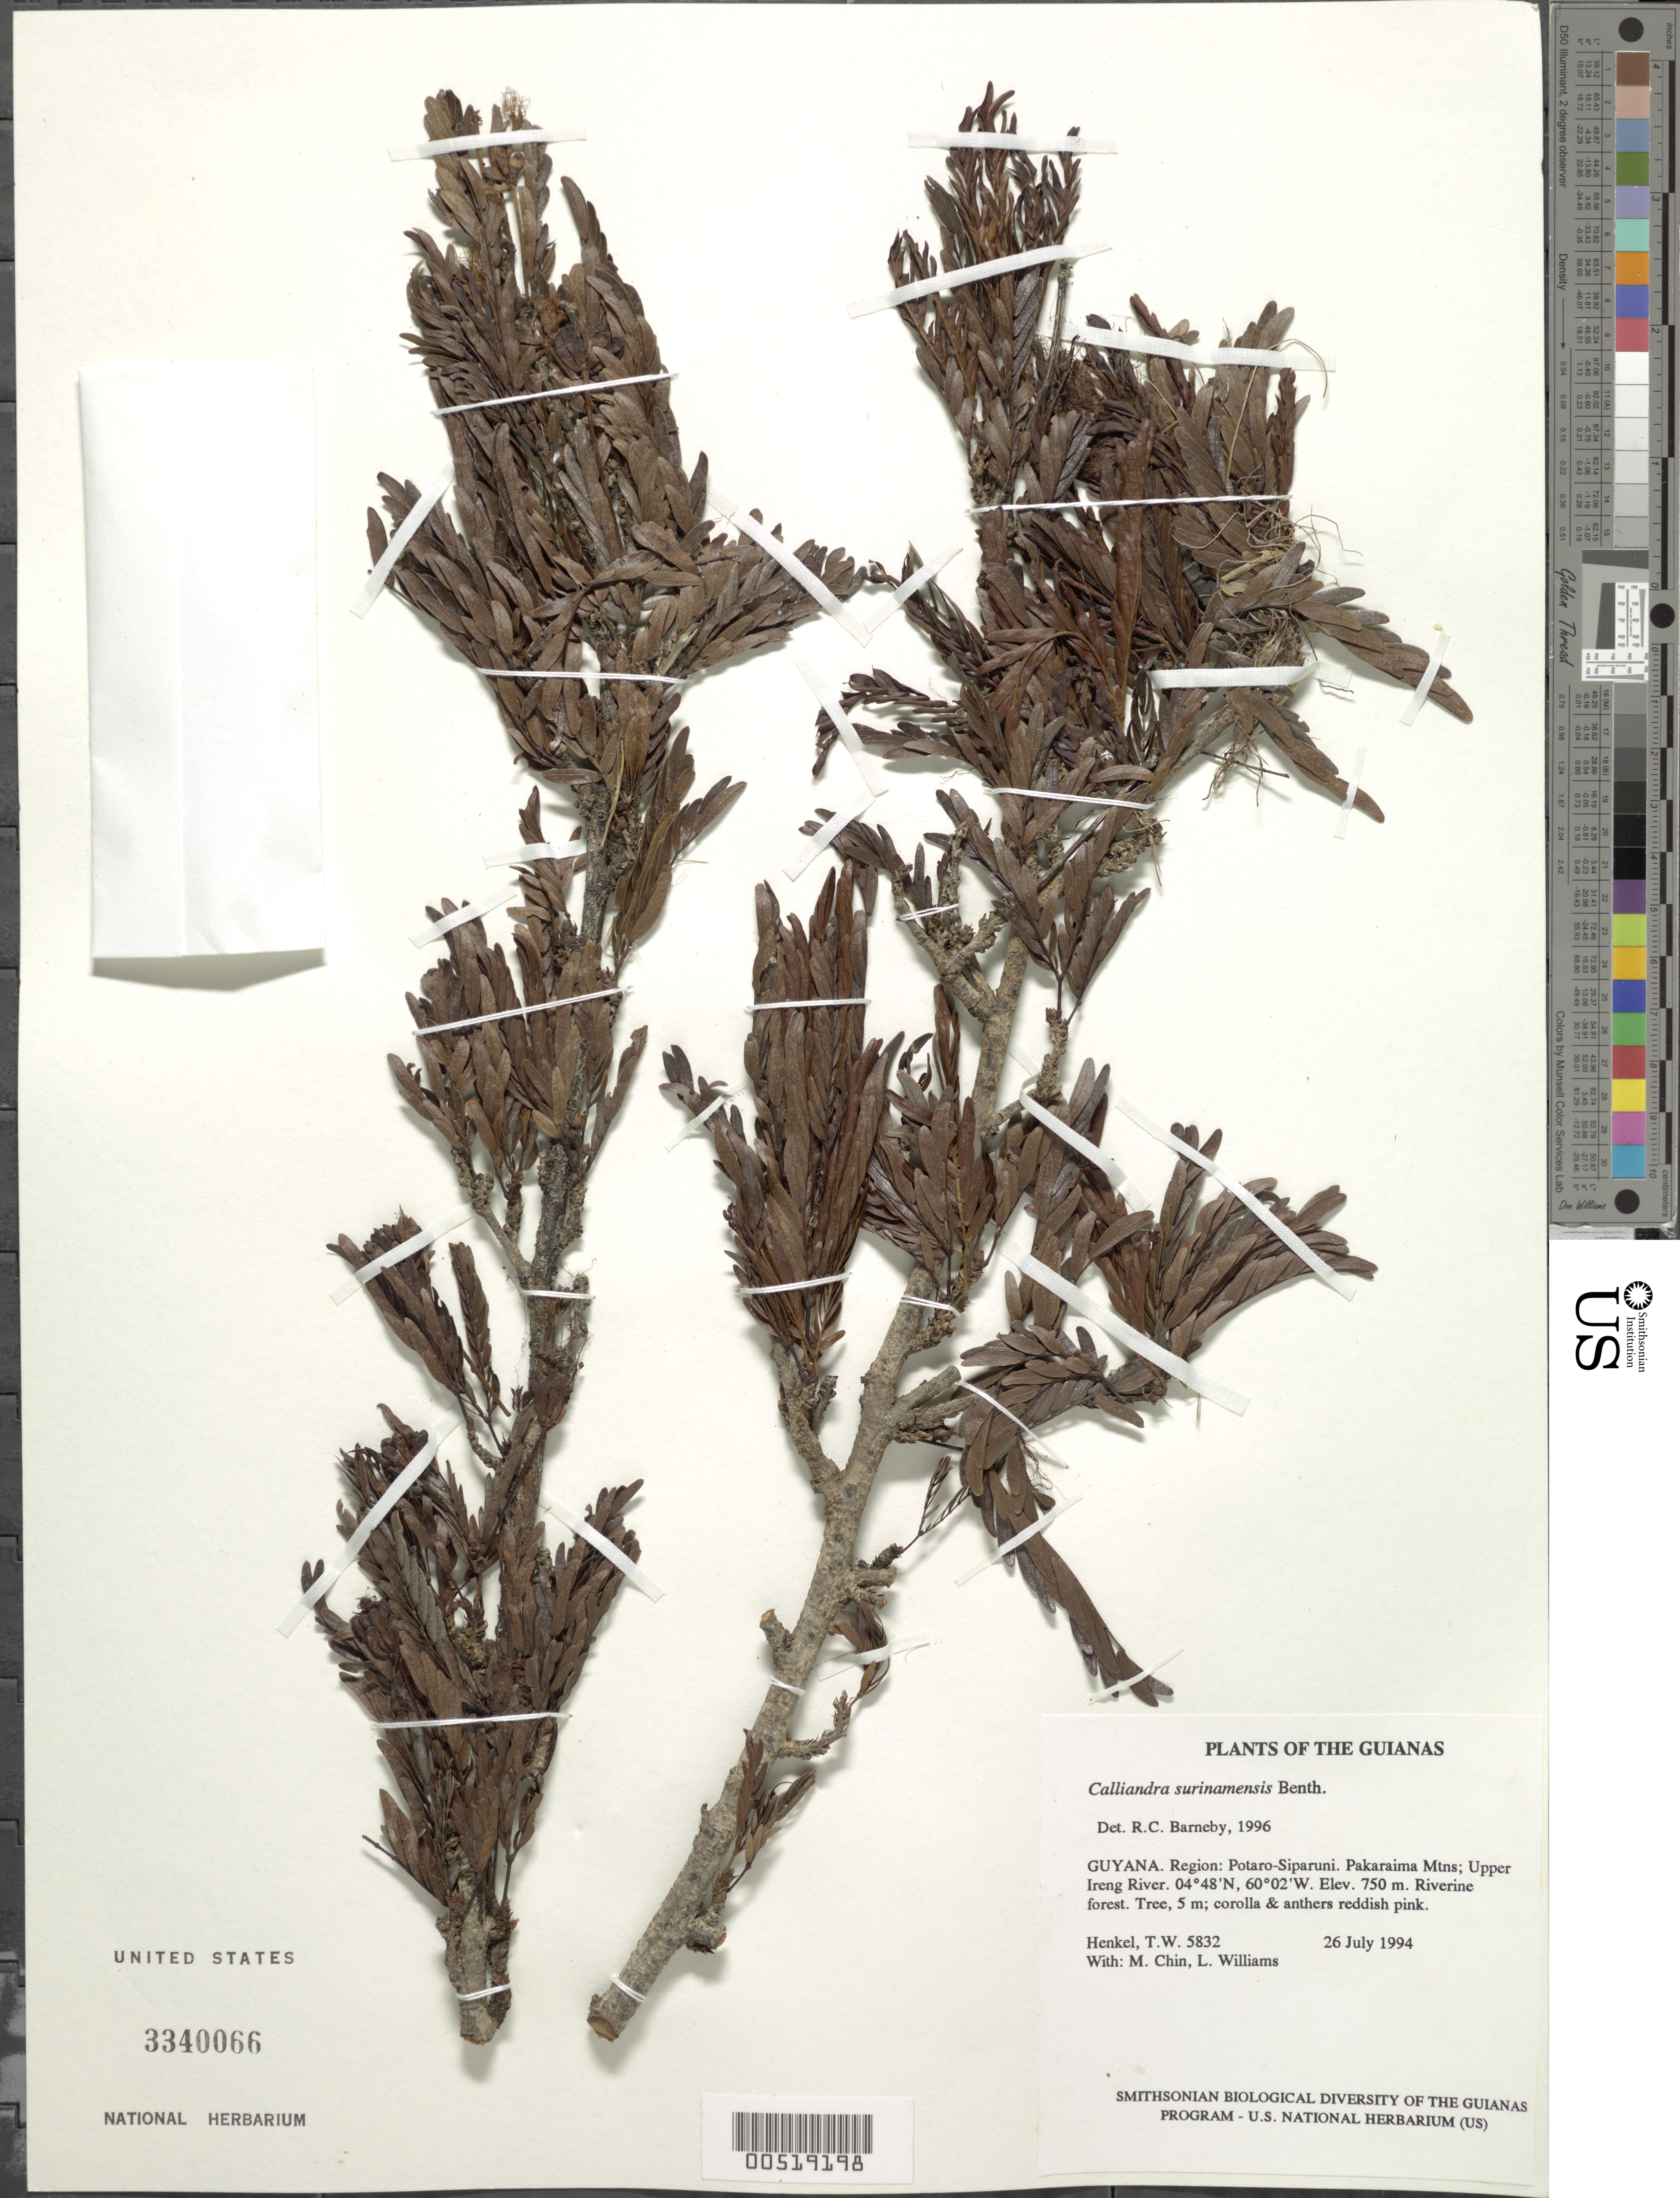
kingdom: Plantae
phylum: Tracheophyta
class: Magnoliopsida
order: Fabales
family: Fabaceae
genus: Calliandra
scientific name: Calliandra surinamensis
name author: Benth.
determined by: Barneby, Rupert C., (NY)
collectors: T. Henkel, M. Chin & L. Williams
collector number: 5832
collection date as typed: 26 July 1994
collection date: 1994-07-26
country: Guyana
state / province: Potaro-Siparuni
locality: Pakaraima Mtns; Upper Ireng River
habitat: Riverine forest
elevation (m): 750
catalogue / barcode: US 3340066